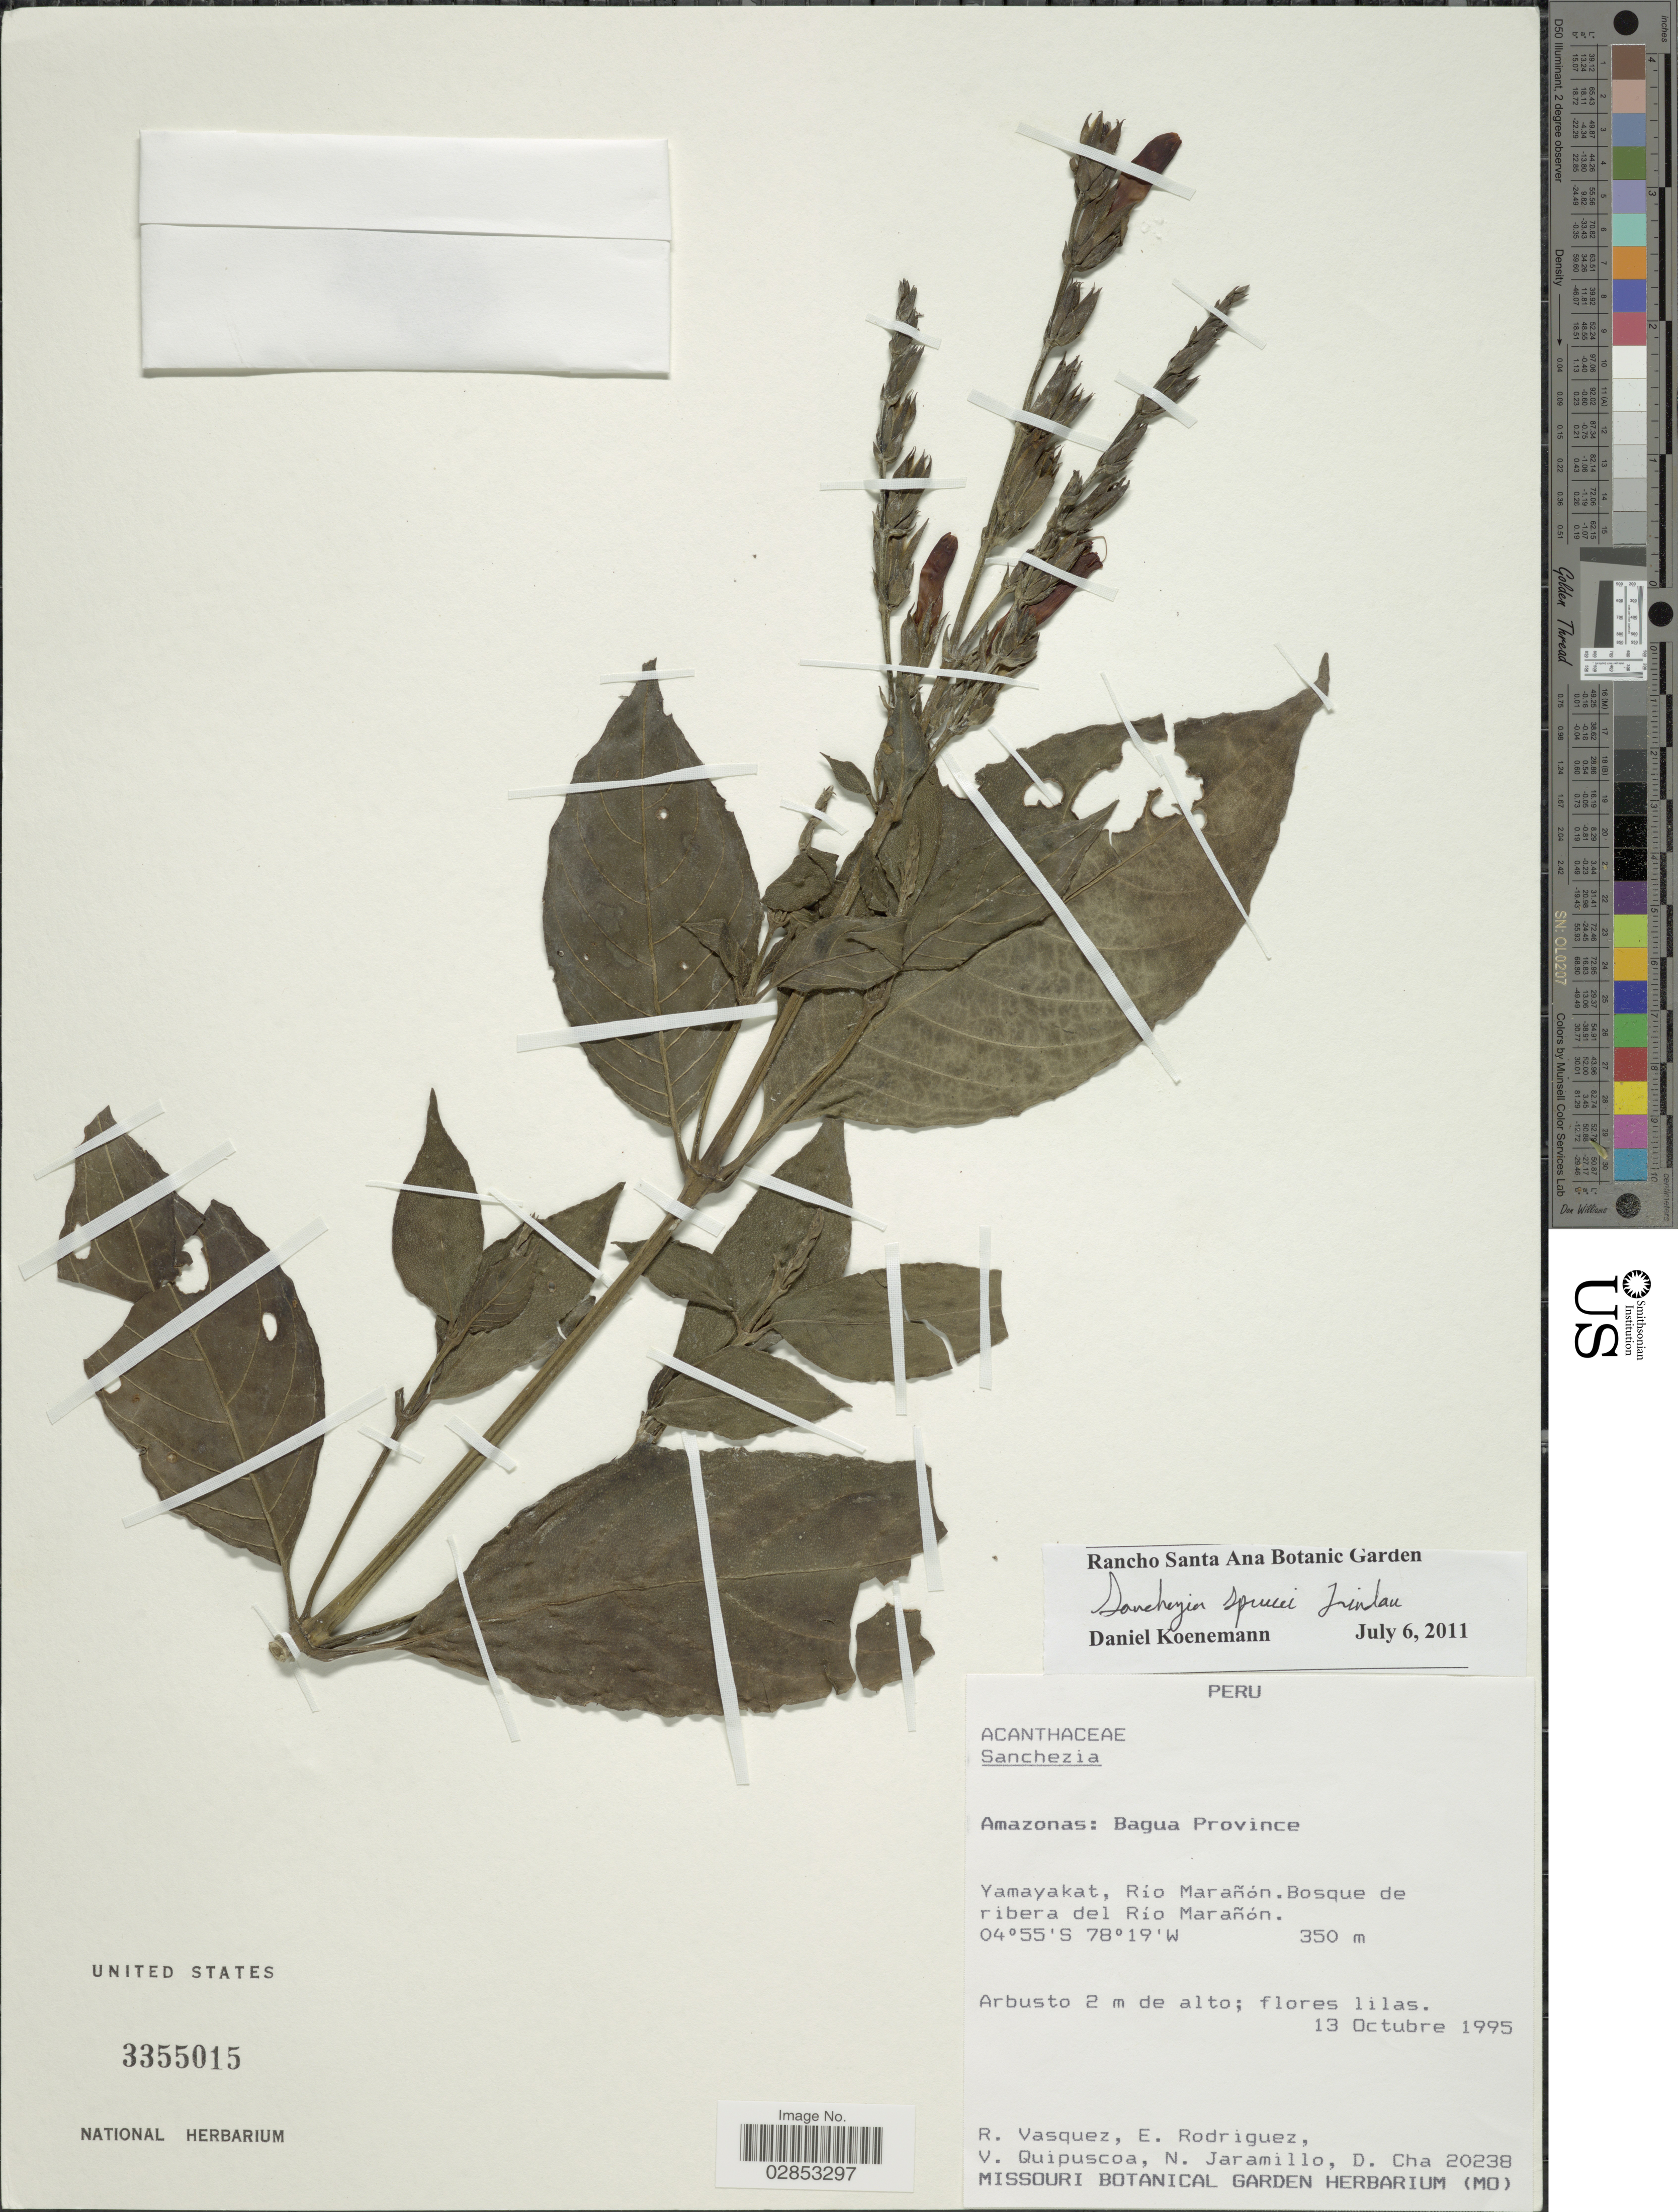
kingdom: Plantae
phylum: Tracheophyta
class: Magnoliopsida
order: Lamiales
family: Acanthaceae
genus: Sanchezia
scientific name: Sanchezia parviflora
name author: Leonard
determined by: Azevedo, Igor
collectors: R. Vasquez, E. Rodriguez, V. Quipuscoa, N. Jaramillo & D. Cha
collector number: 20238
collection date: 1995-10-13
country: Peru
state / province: Amazonas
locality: Amazonas: Bagua Province, Yamayakat, Río Marañon, Bosque de ribera del Río Marañon.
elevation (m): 350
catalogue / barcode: US 3355015